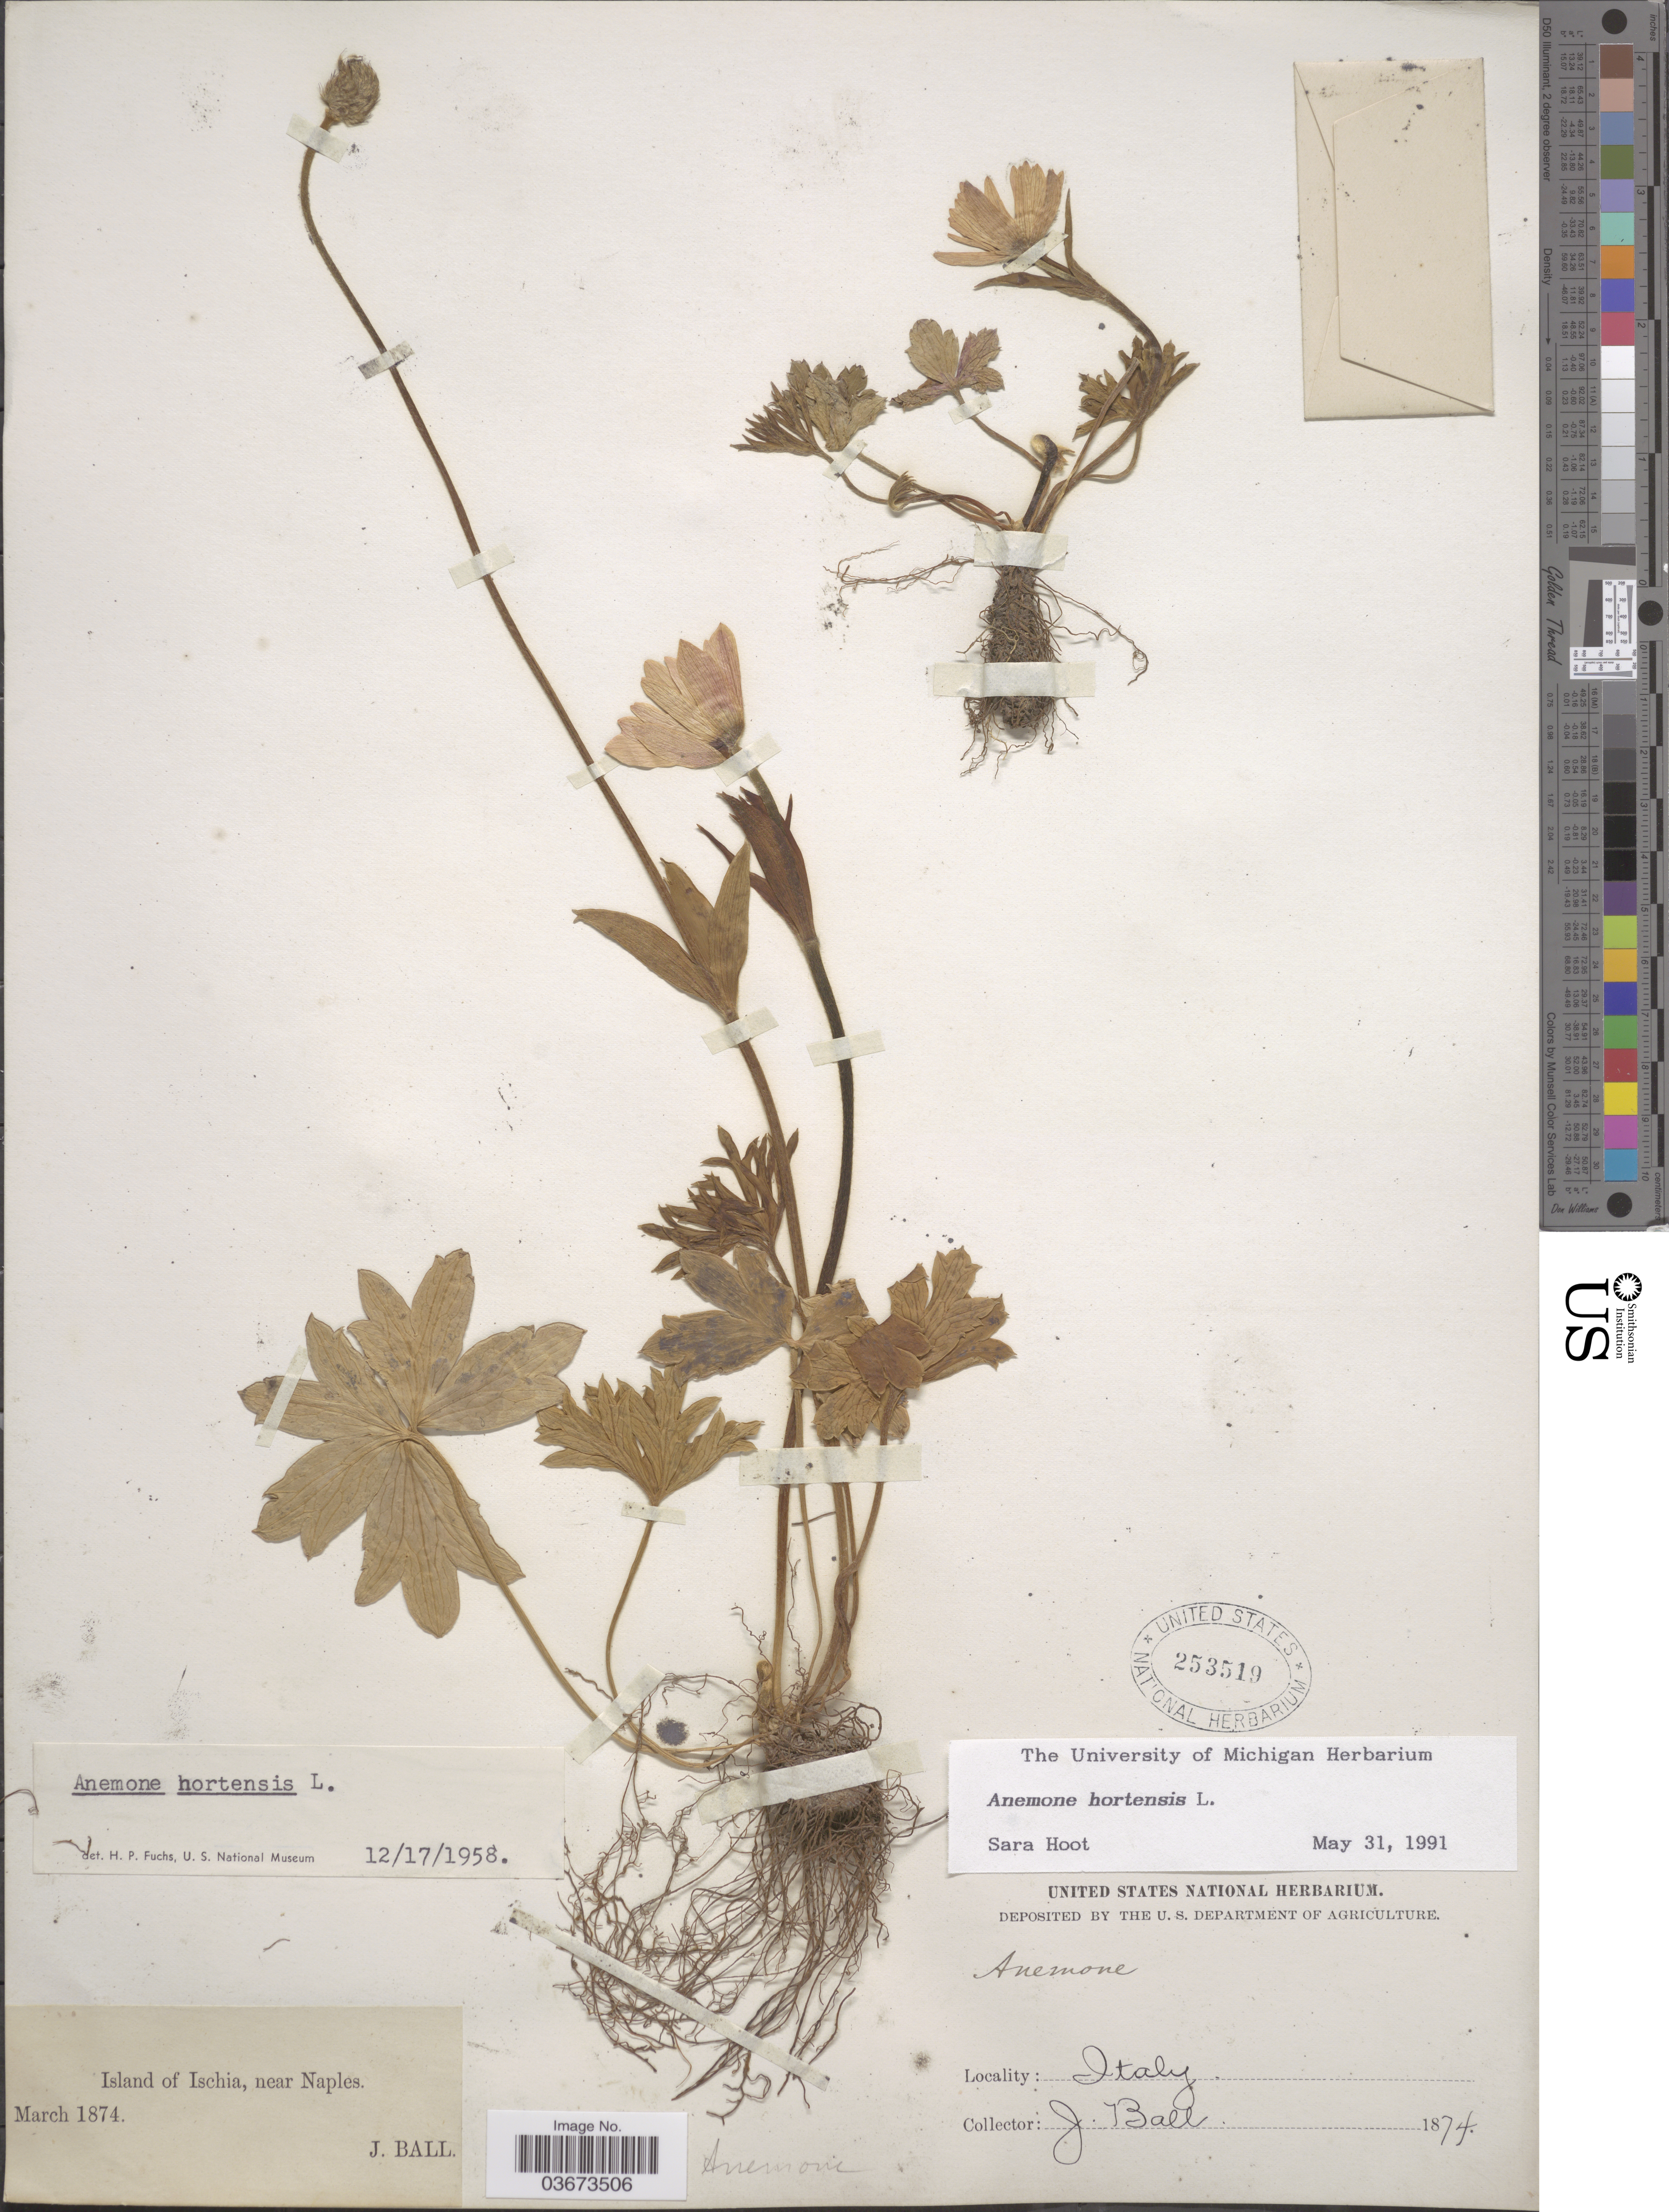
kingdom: Plantae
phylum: Tracheophyta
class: Magnoliopsida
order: Ranunculales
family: Ranunculaceae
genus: Anemone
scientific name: Anemone hortensis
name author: L.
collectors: J. Ball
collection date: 1874-03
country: Italy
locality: Island of Ischia, near Naples.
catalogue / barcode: US 253519